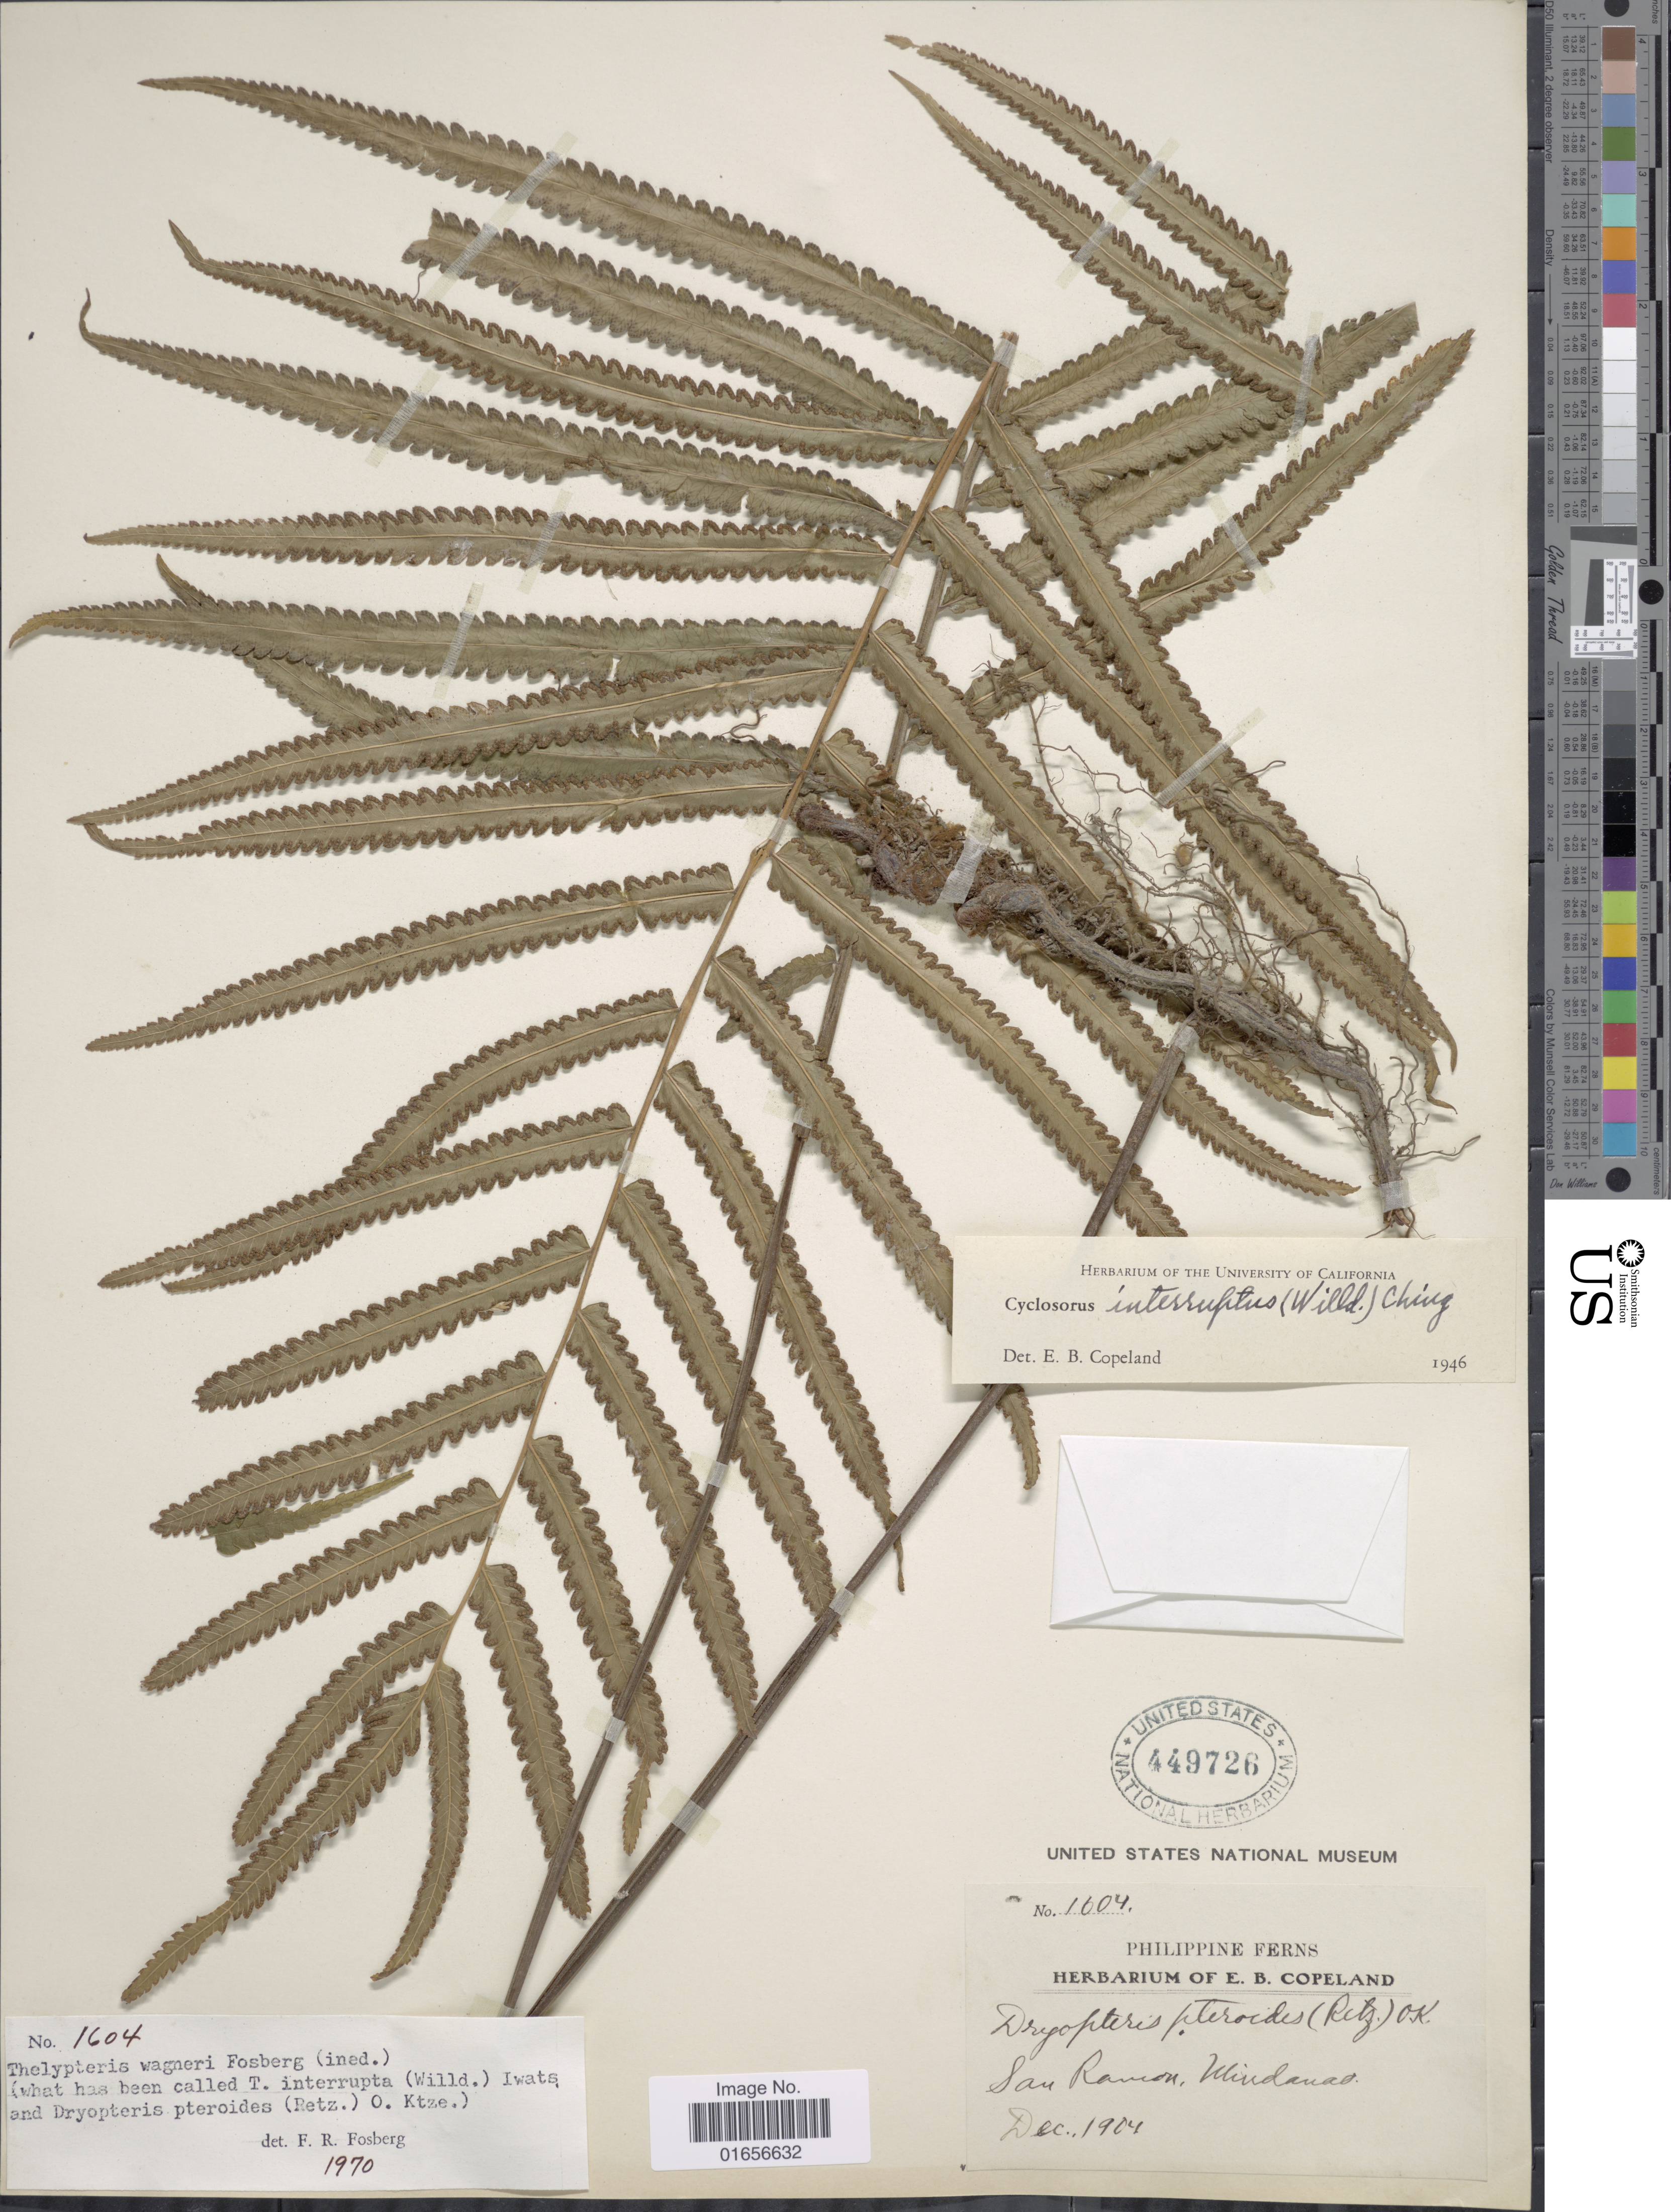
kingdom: Plantae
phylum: Tracheophyta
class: Polypodiopsida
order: Polypodiales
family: Thelypteridaceae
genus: Amphineuron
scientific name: Amphineuron terminans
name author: (J. Sm. ex Hook.) Holttum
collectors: E. B. Copeland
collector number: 1604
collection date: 1904-12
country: Philippines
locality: San Ramon, Mindanao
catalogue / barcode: US 449726